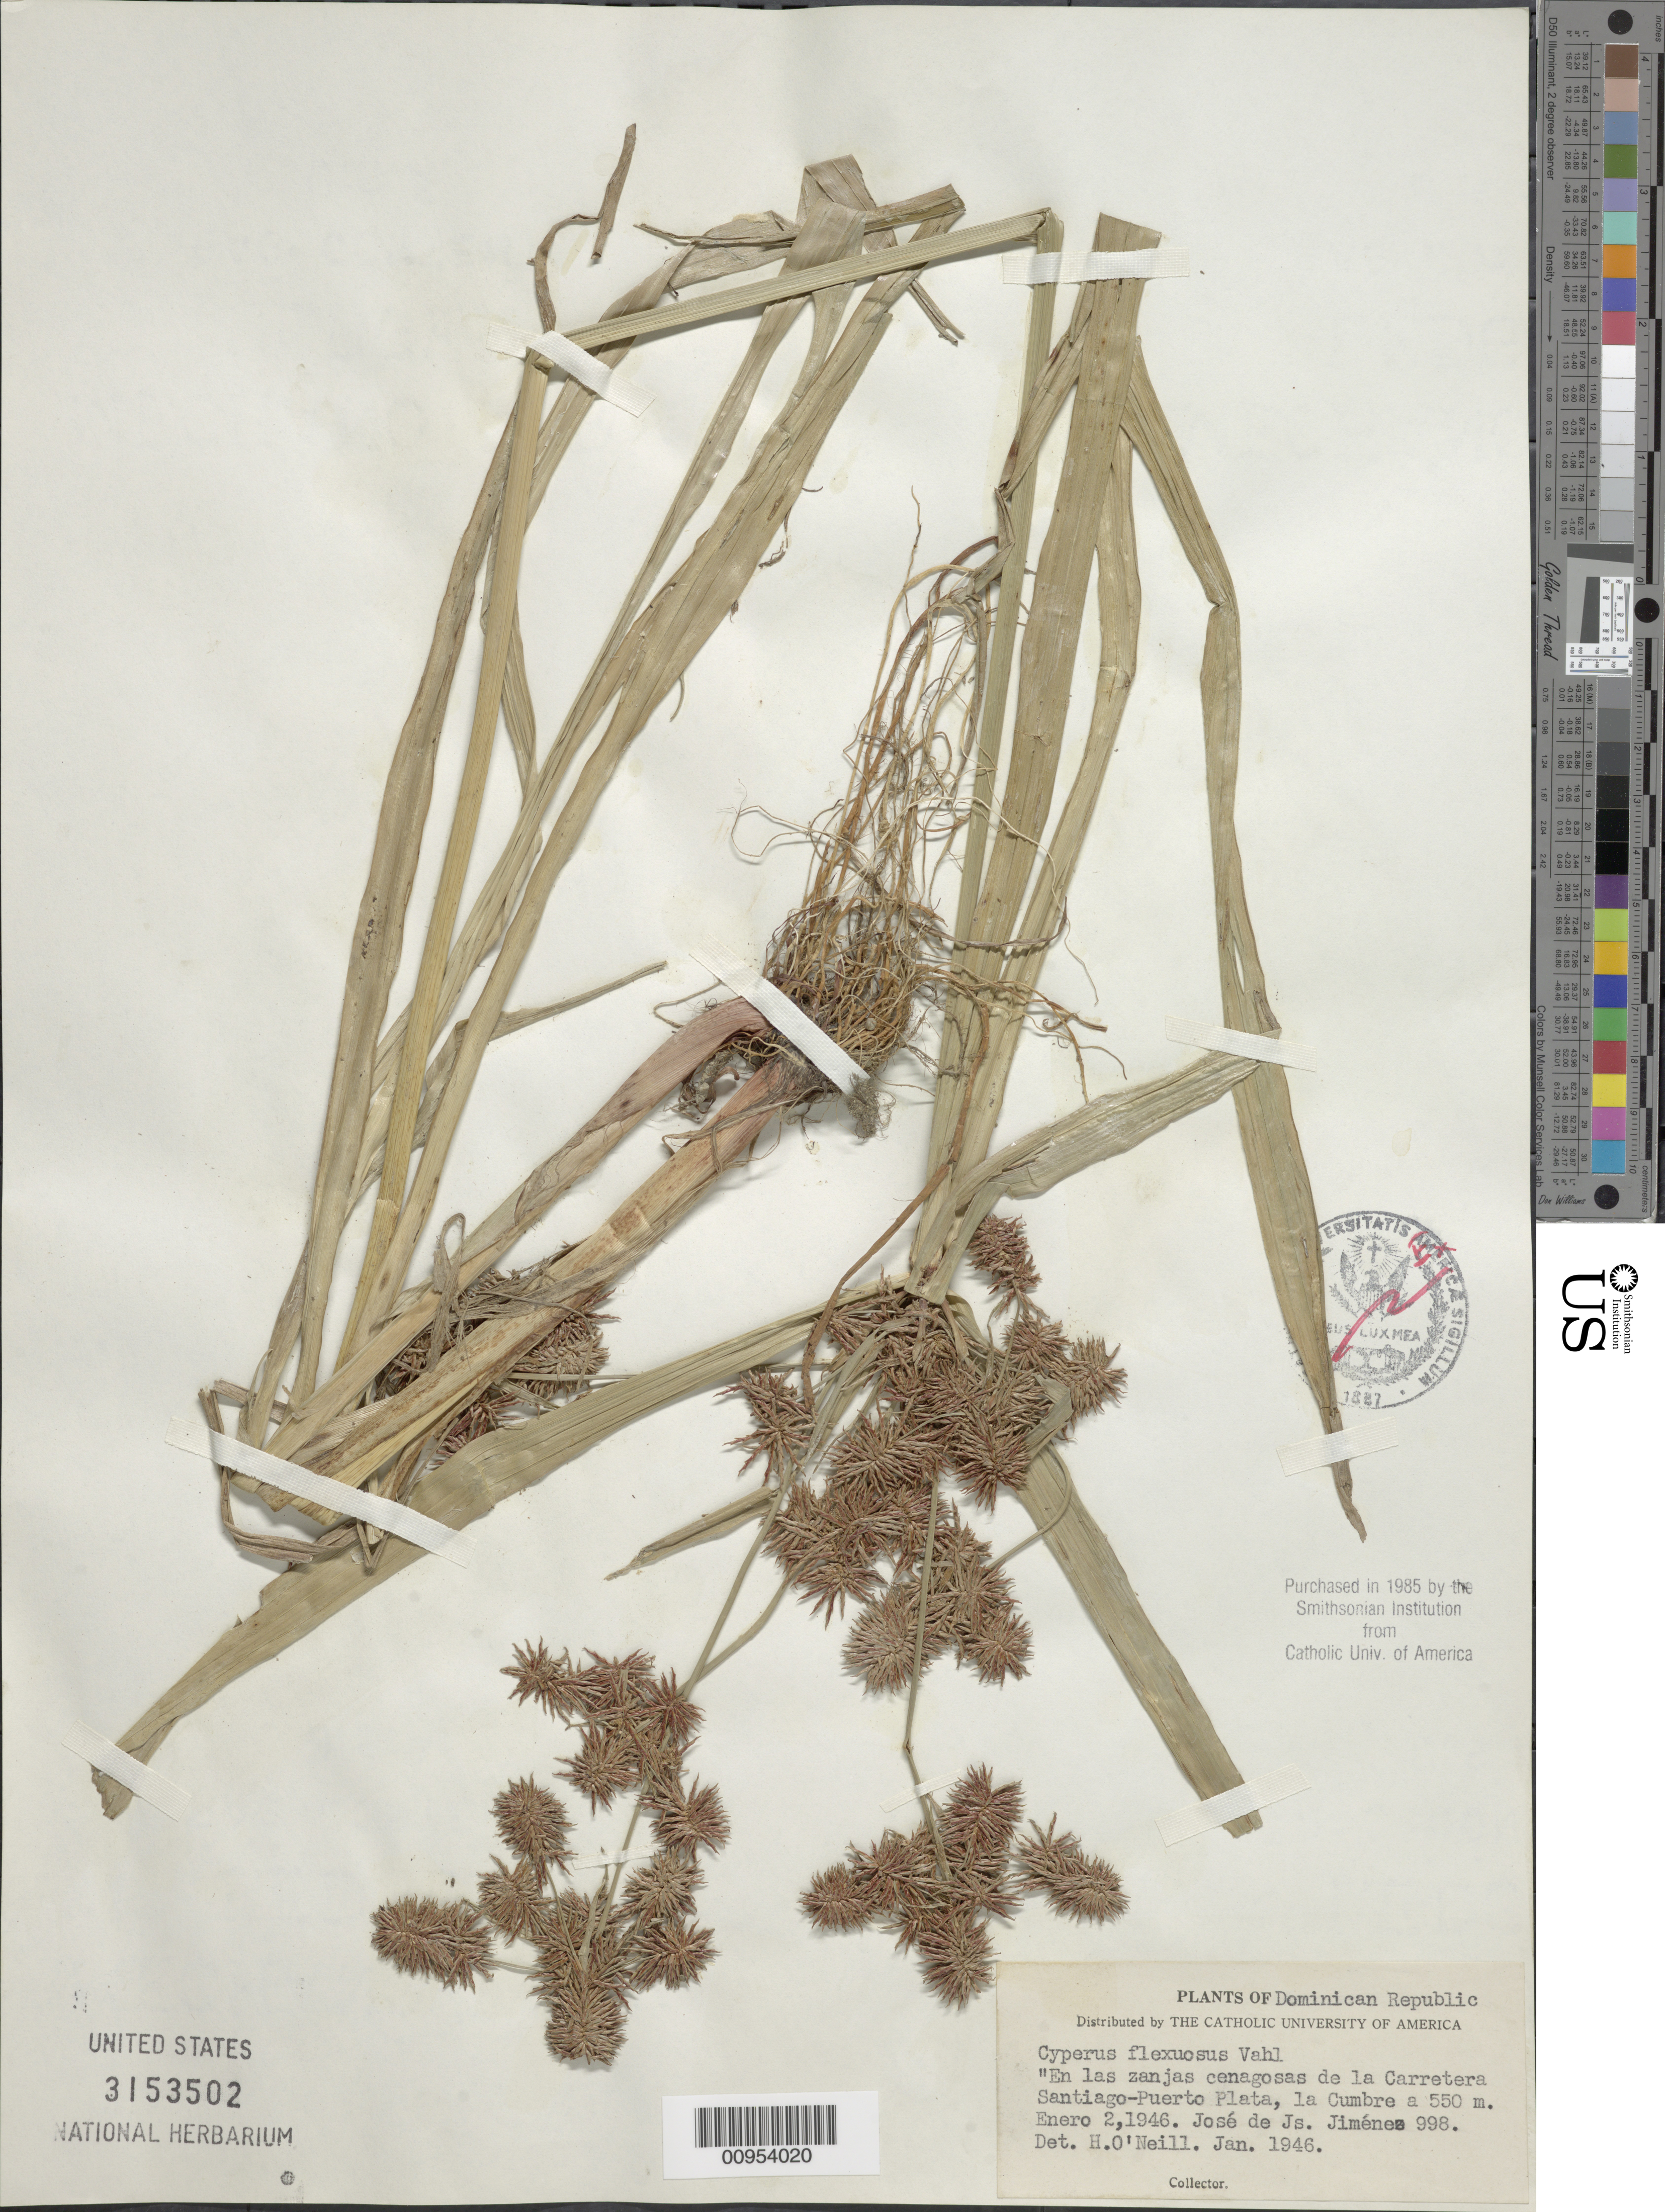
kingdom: Plantae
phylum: Tracheophyta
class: Liliopsida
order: Poales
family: Cyperaceae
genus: Cyperus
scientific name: Cyperus ferax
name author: Rich.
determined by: Strong, Mark T., (BOT), Smithsonian Institution - National Museum of Natural History (UNITED STATES)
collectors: J. J. Jiménez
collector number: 998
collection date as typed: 02 Jan 1946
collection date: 1946-01-02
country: Dominican Republic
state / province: Santiago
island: Hispaniola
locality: En las zanjas cenagosas de la Carretera Santiago-Puerto Plata, La Cumbre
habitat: En las zanjas cenagosas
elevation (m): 550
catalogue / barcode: US 3153502